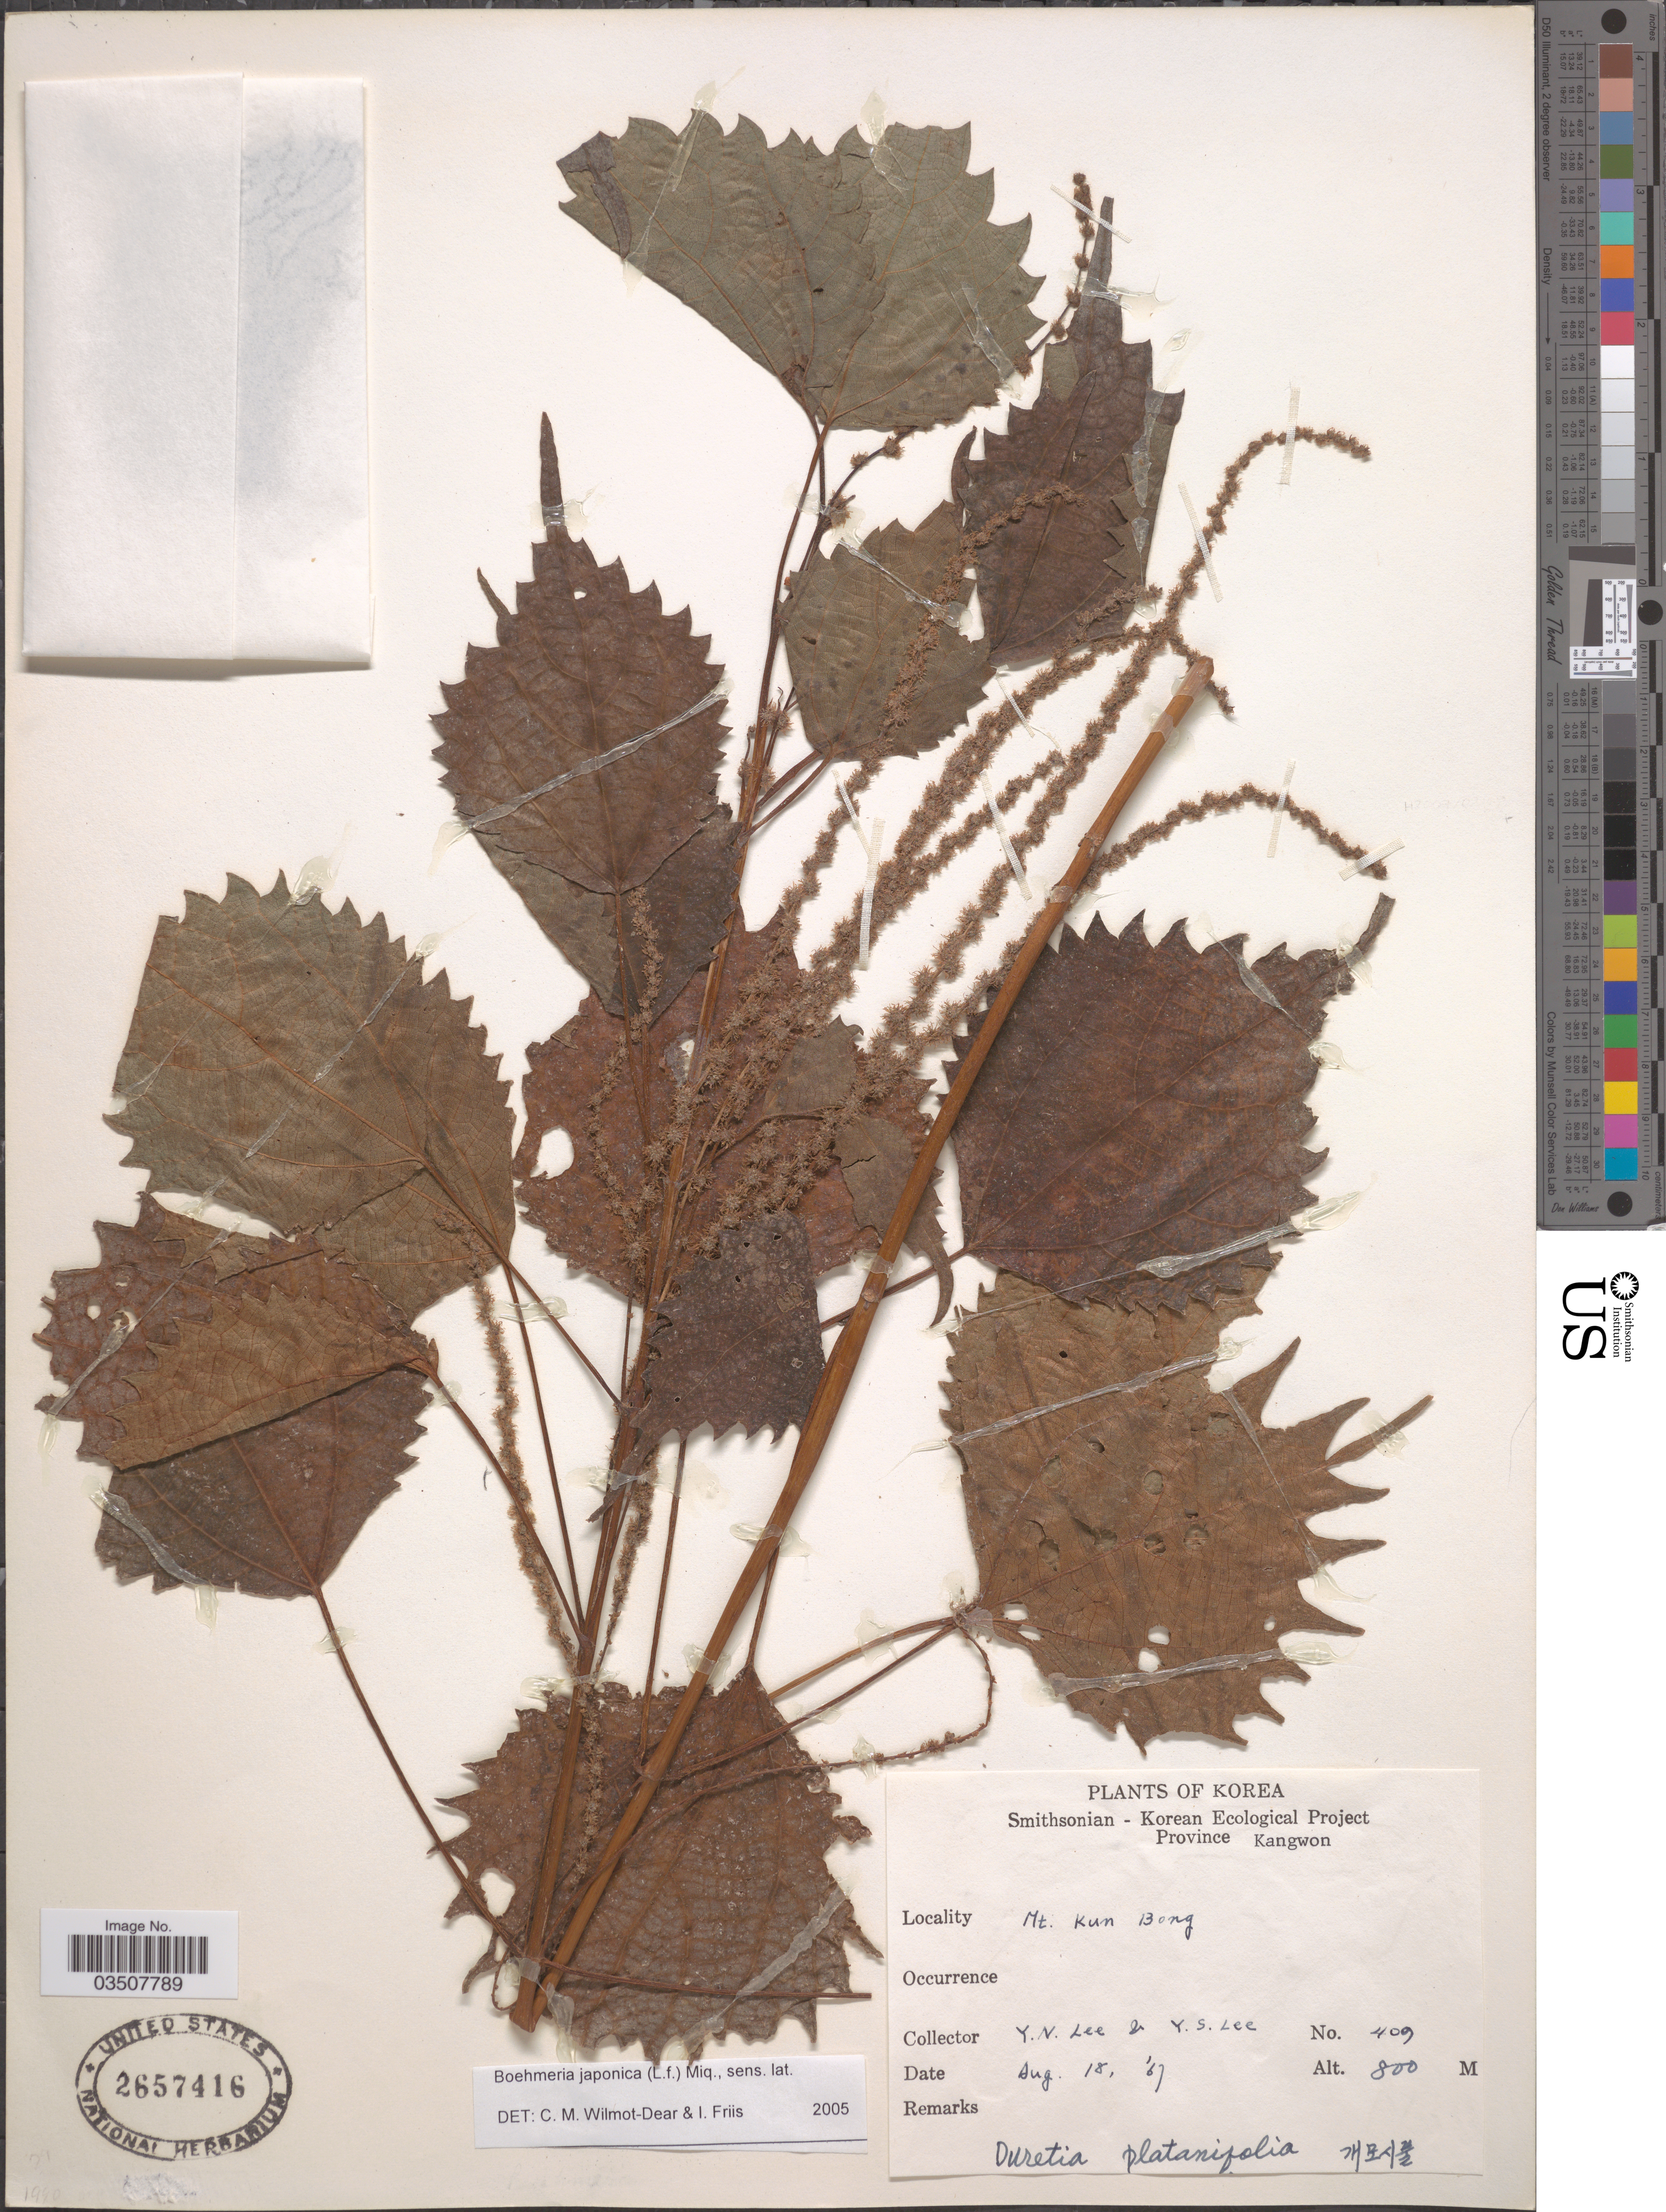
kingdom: Plantae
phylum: Tracheophyta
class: Magnoliopsida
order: Rosales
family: Urticaceae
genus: Boehmeria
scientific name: Boehmeria japonica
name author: (L. f.) Miq.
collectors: Y. N. Lee & Y. S. Lee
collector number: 409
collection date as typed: Transcribed d/m/y: 18/8/67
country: North Korea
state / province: Kangwon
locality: Korea. Mt. Kun Bong.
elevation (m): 800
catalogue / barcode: US 2657416